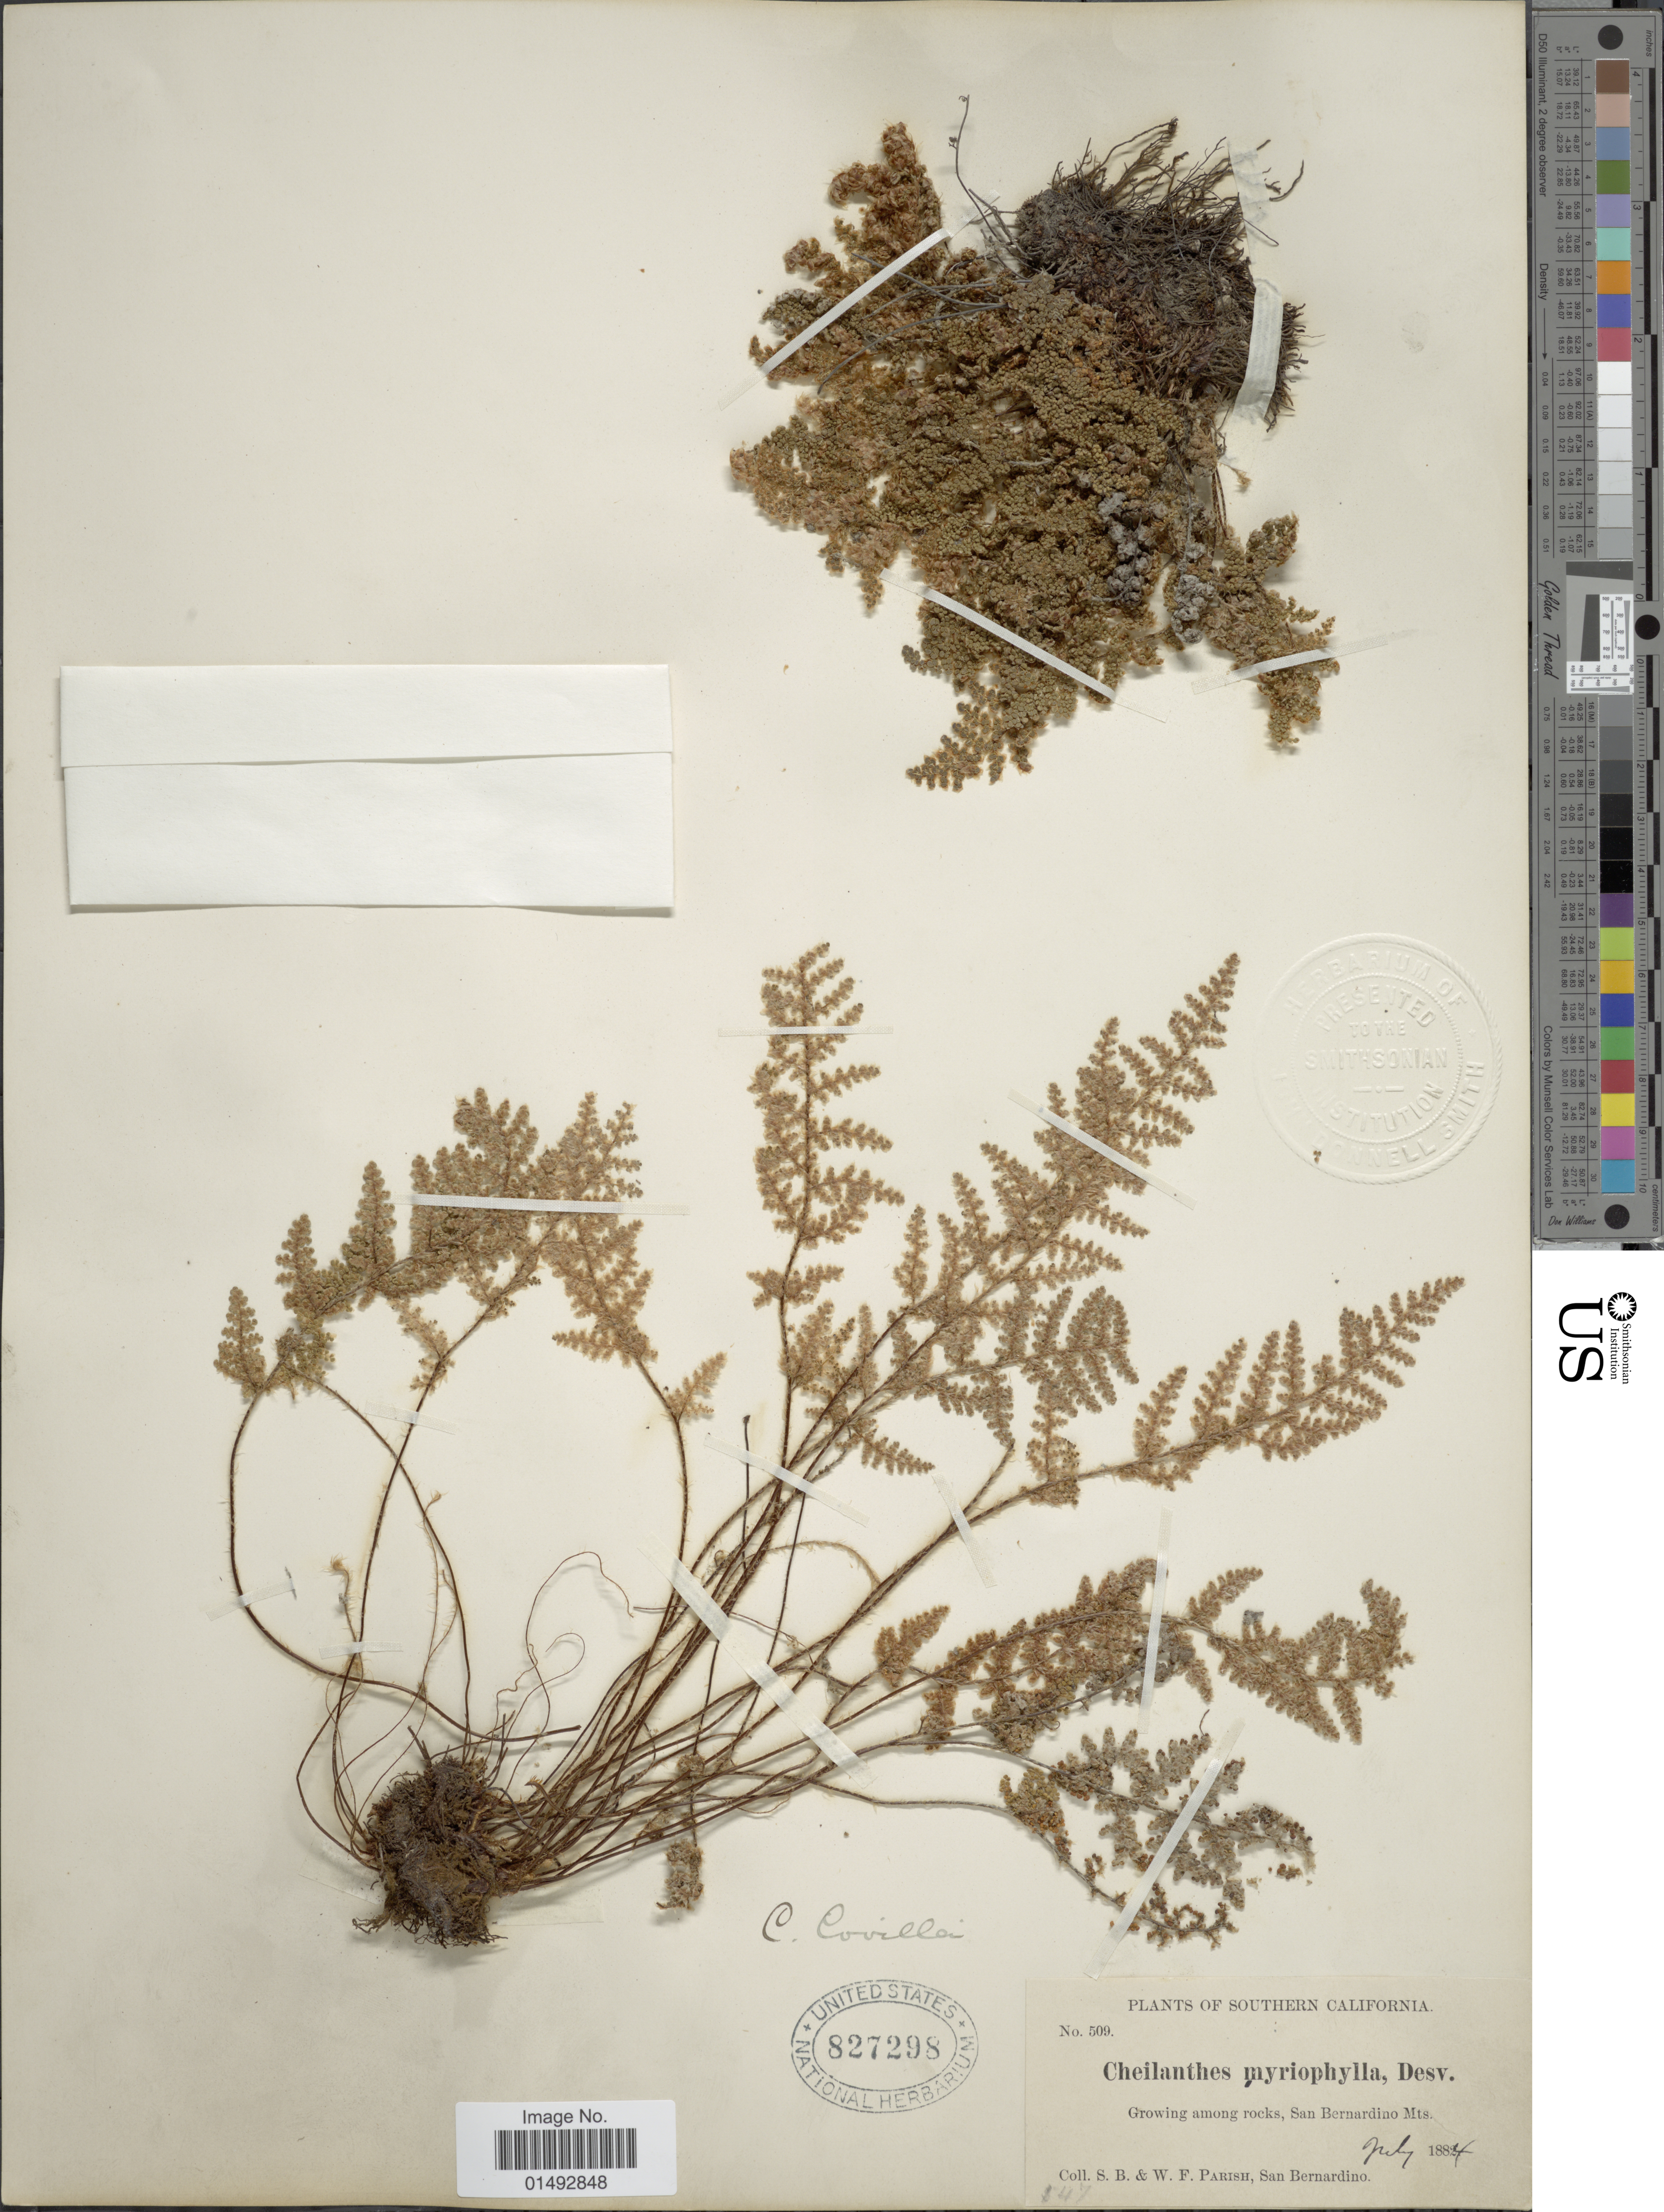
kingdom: Plantae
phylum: Tracheophyta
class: Polypodiopsida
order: Polypodiales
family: Pteridaceae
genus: Myriopteris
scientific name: Myriopteris covillei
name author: (Maxon) Á. Löve & D. Löve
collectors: S. B. Parish & W. F. Parish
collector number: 509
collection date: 1884-07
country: United States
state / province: California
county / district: San Bernardino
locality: Southern California, Growing among rocks, San Bernardino Mts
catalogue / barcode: US 827298